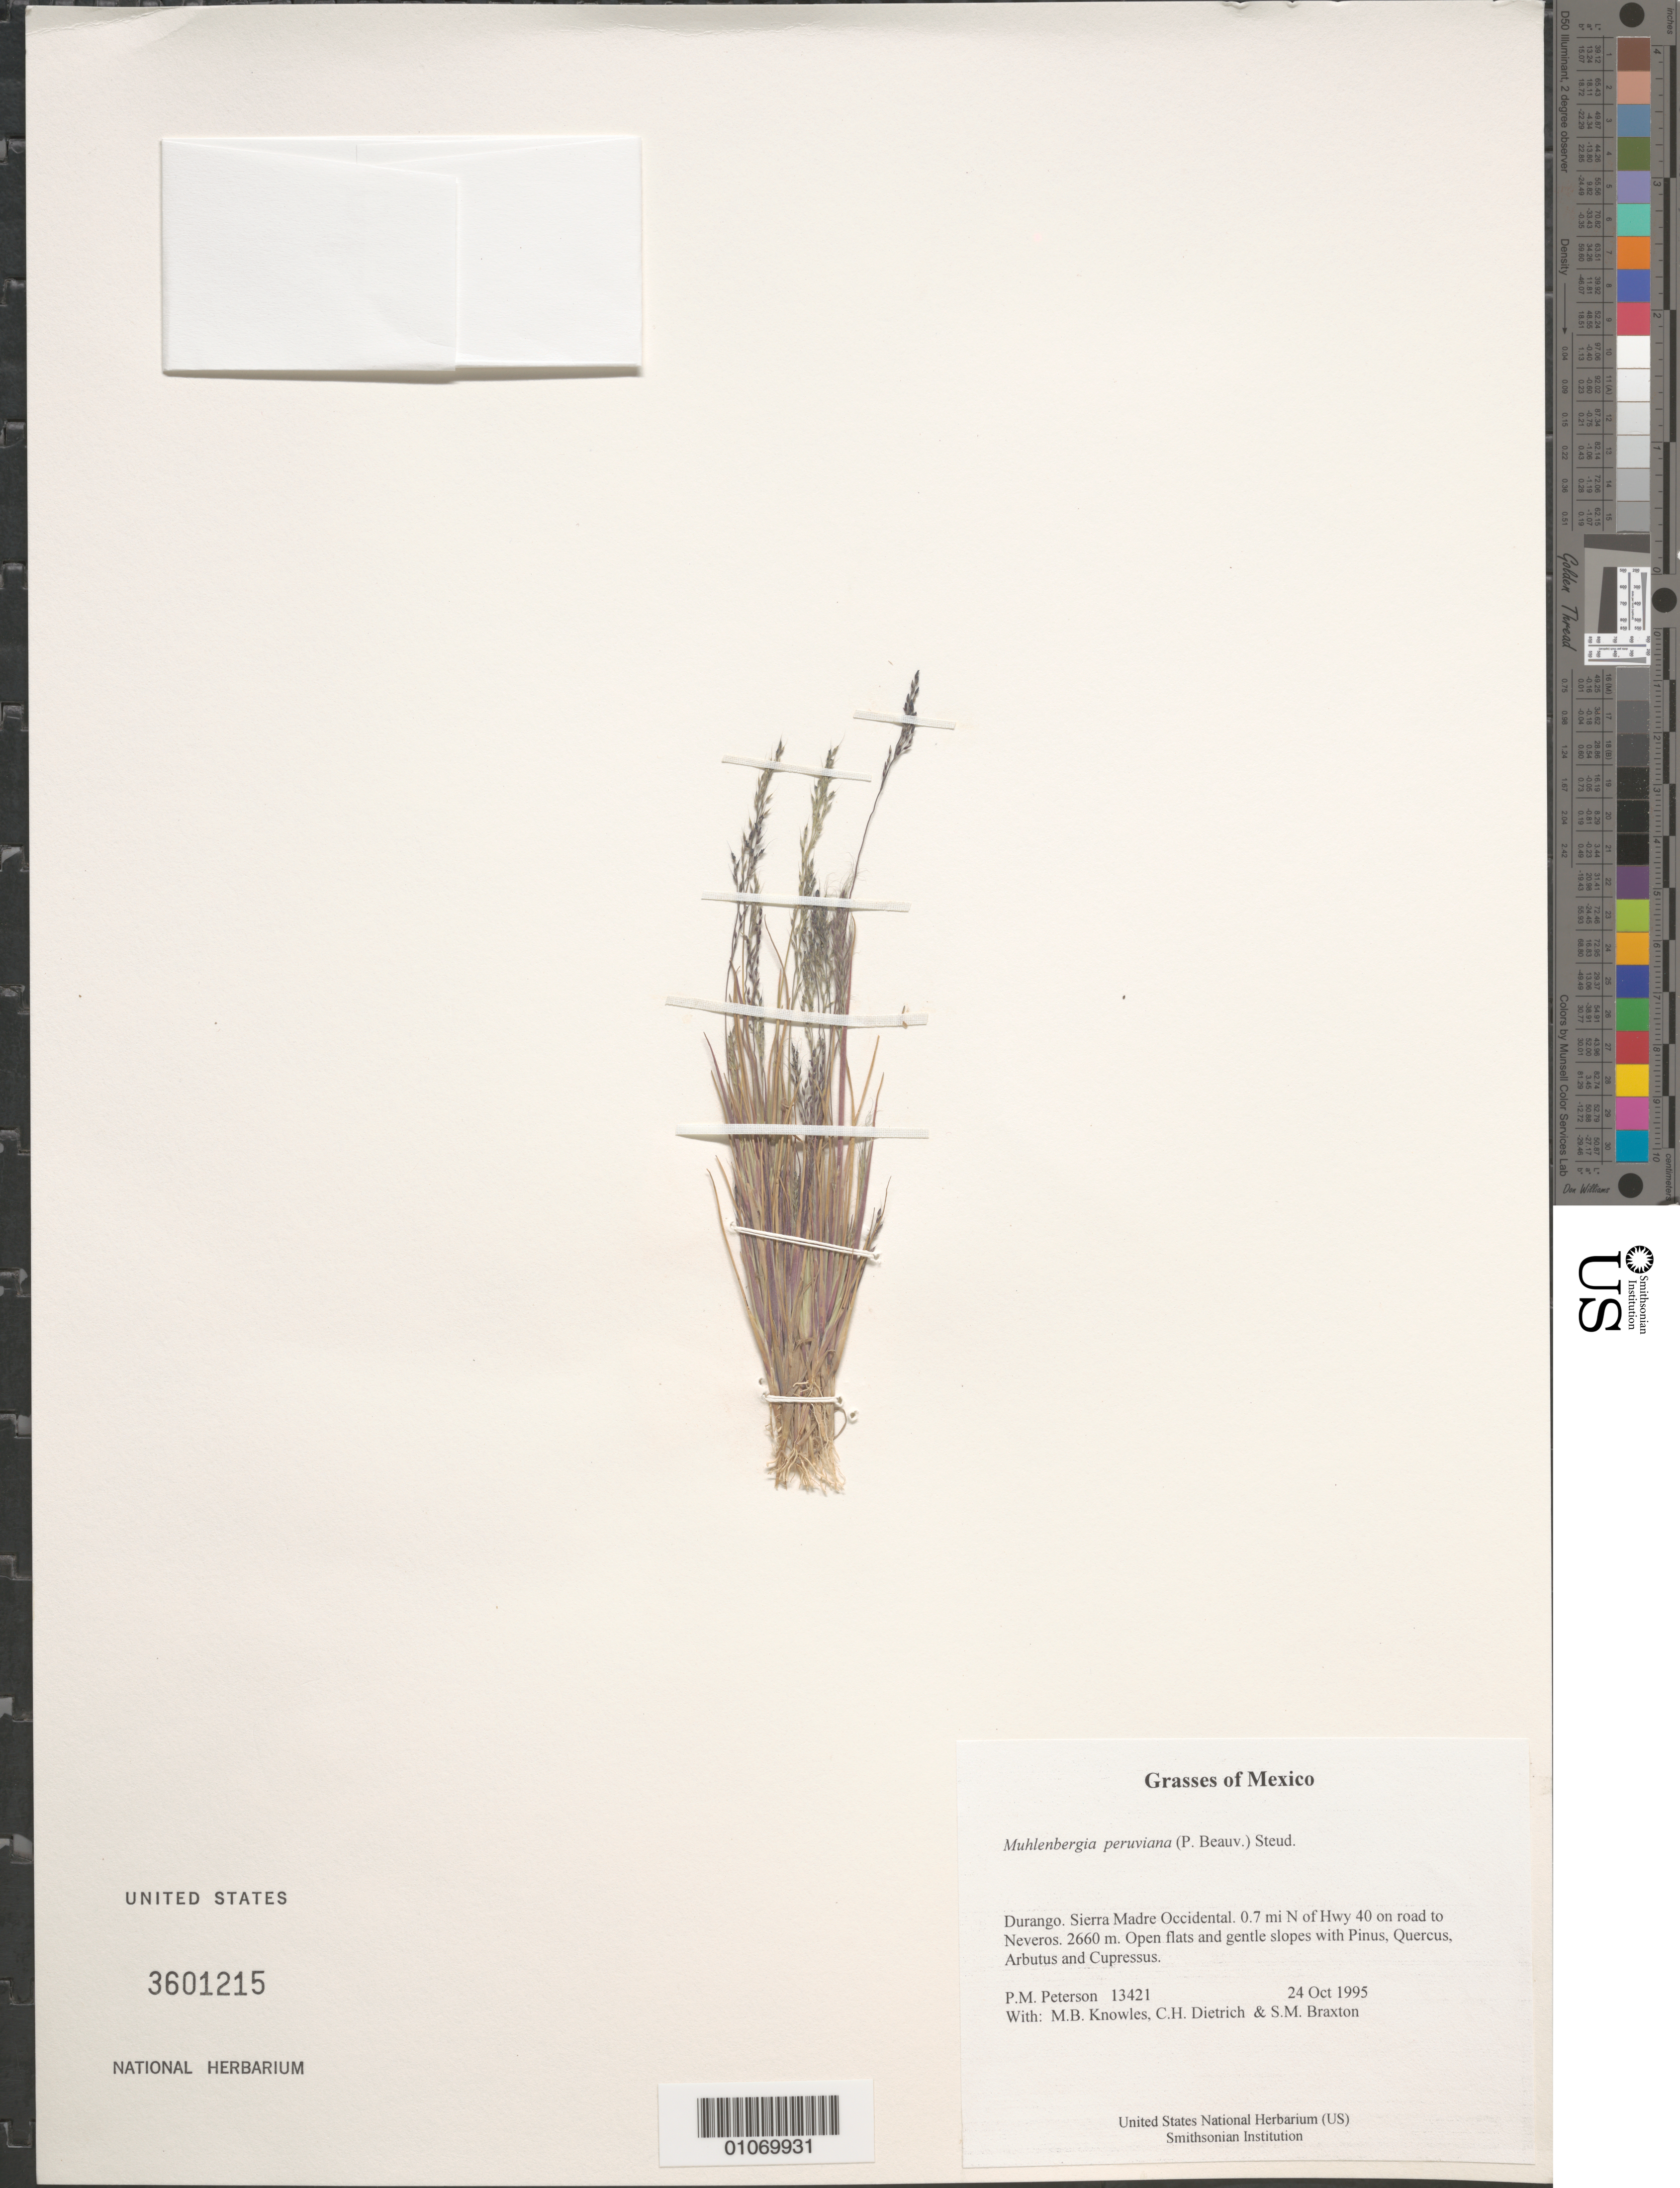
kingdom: Plantae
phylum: Tracheophyta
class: Liliopsida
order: Poales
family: Poaceae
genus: Muhlenbergia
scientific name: Muhlenbergia peruviana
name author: (P. Beauv.) Steud.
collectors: P. M. Peterson, M. B. Knowles, C. Dietrich & S. Braxton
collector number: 13421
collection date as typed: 24 Oct 1995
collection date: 1995-10-24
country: Mexico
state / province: Durango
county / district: Sierra Madre Occidental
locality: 0.7 mi N of Hwy 40 on road to Neveros.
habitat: Open flats and gentle slopes with Pinus, Quercus, Arbutus and Cupressus.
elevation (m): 2660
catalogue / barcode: US 3601215